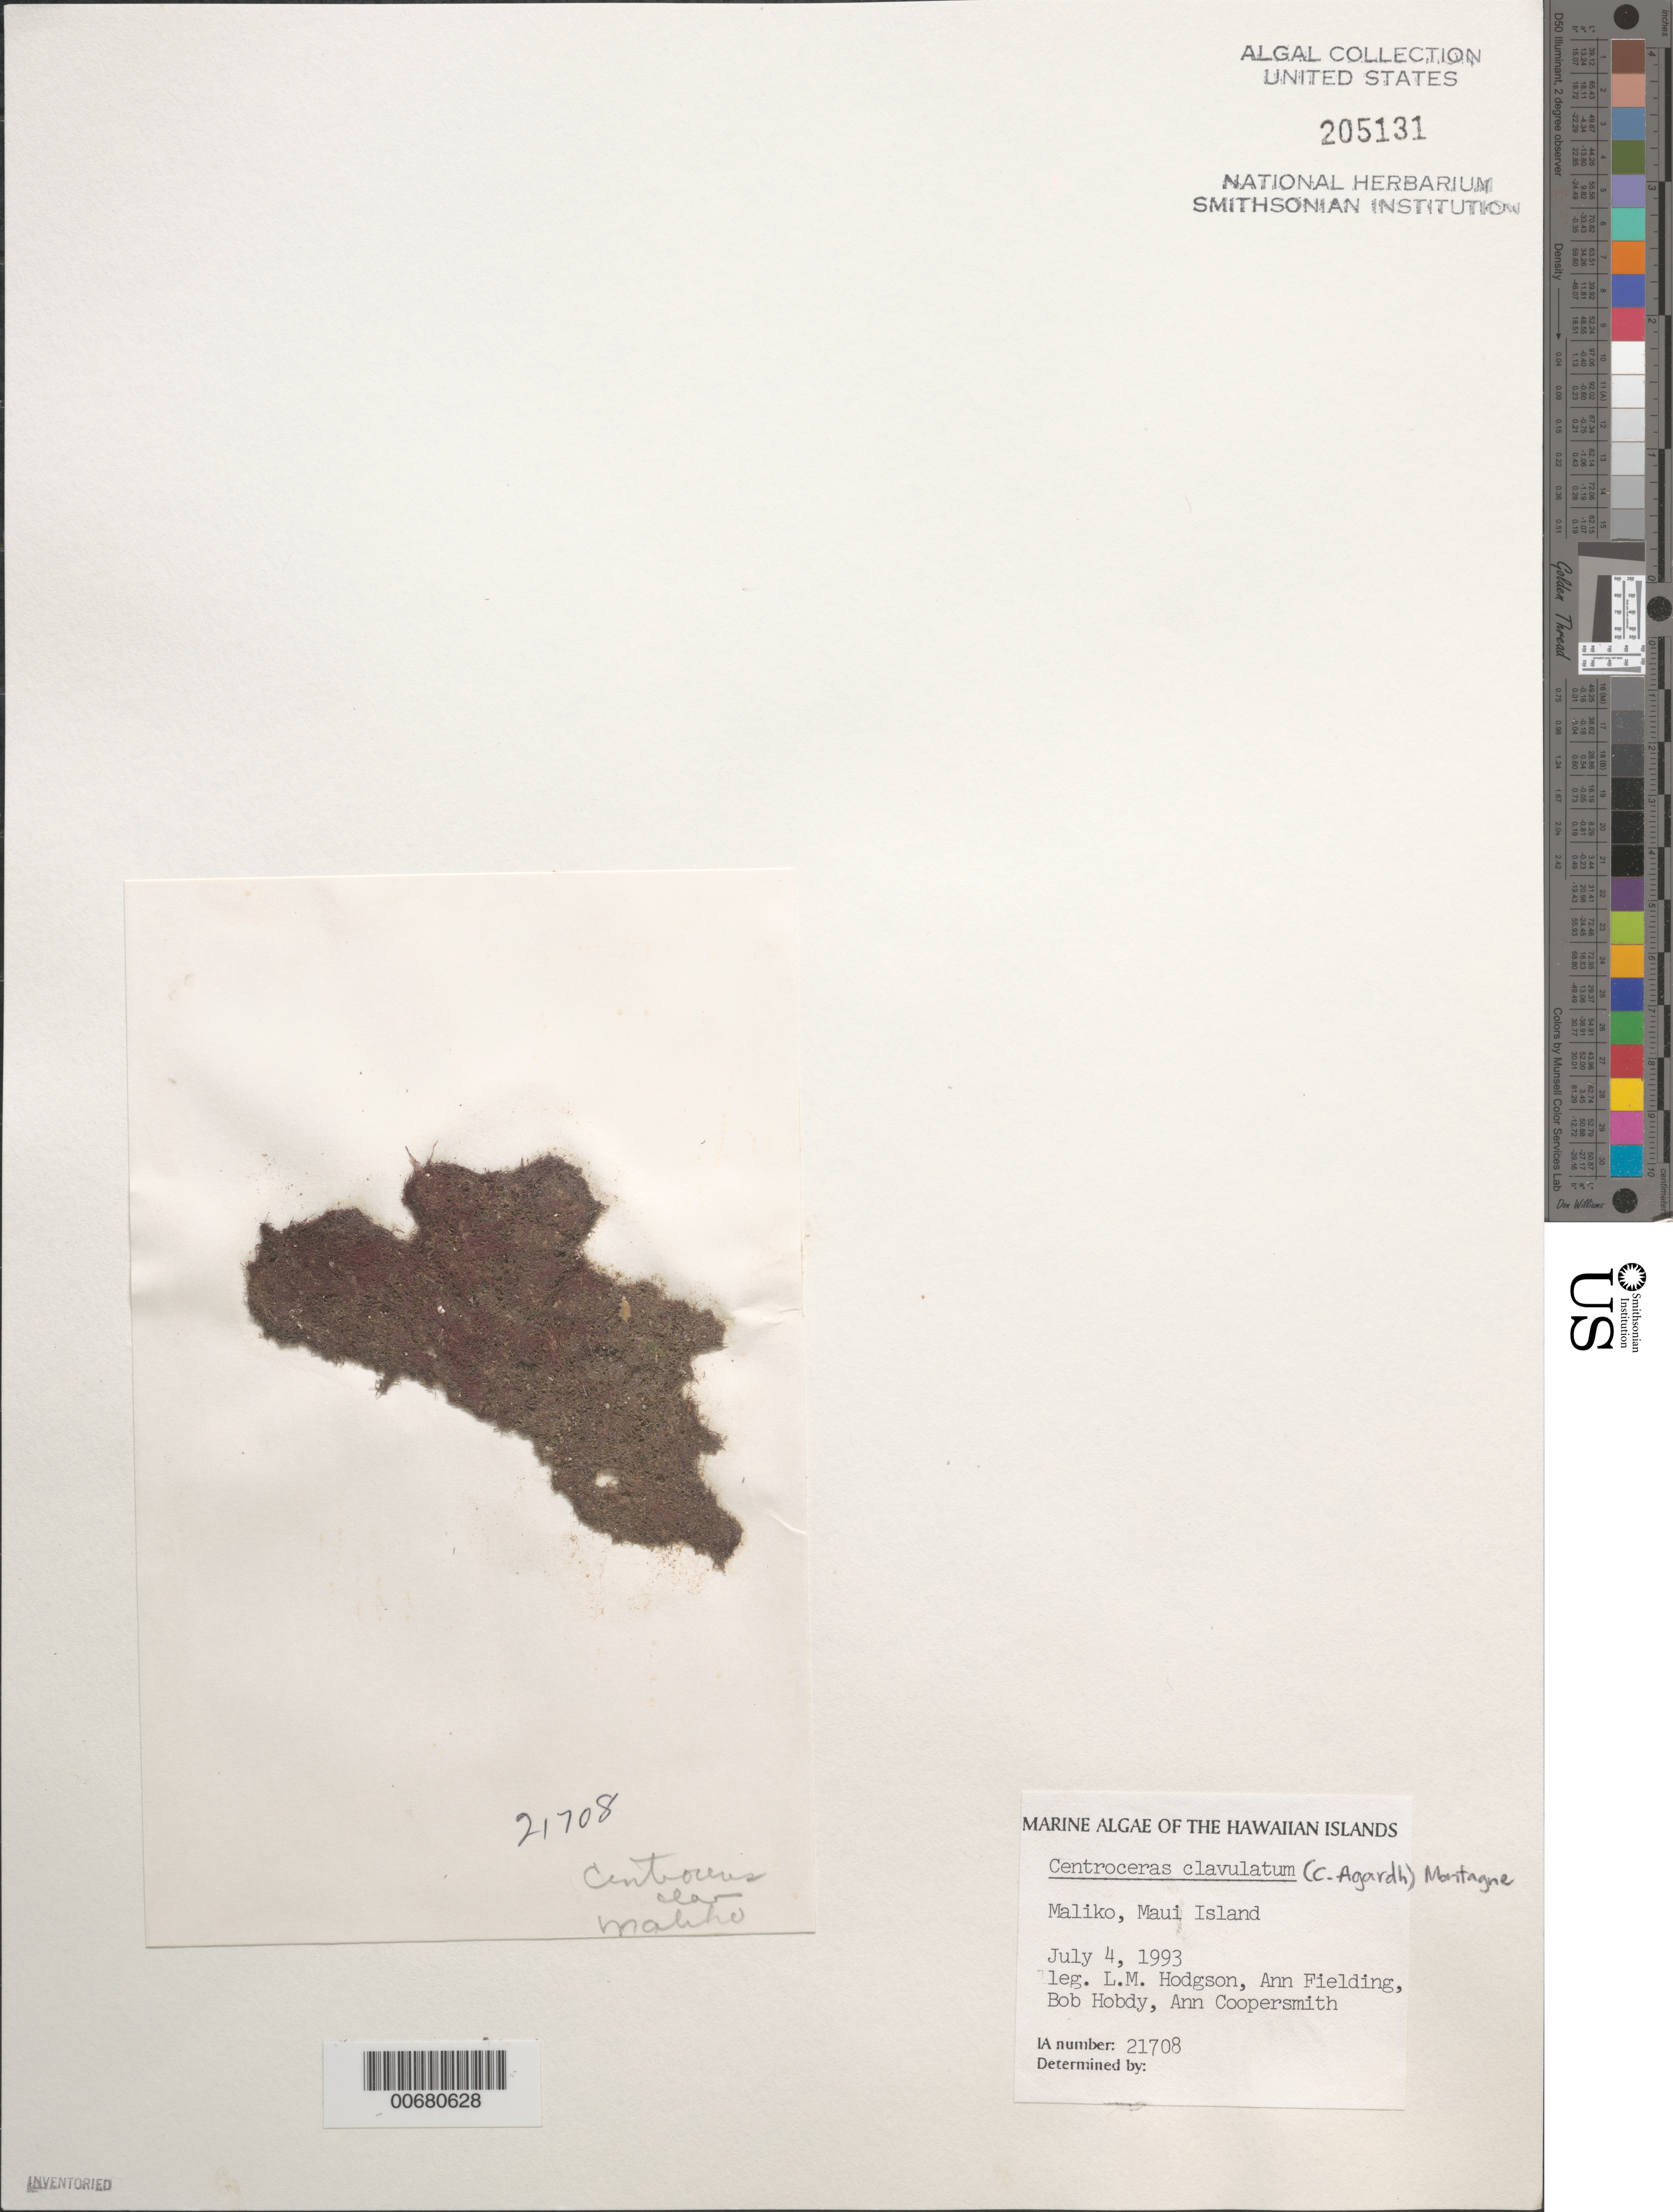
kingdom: Plantae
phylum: Rhodophyta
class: Florideophyceae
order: Ceramiales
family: Ceramiaceae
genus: Centroceras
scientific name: Centroceras clavulatum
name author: (C. Agardh) Mont.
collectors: L. M. Hodgson, B. Hobdy, A. Fielding & A. Coopersmith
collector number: IAA 21708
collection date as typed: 04 Jul 1993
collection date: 1993-07-04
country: United States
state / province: Hawaii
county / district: Maui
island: Maui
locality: Maliko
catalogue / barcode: US 205131